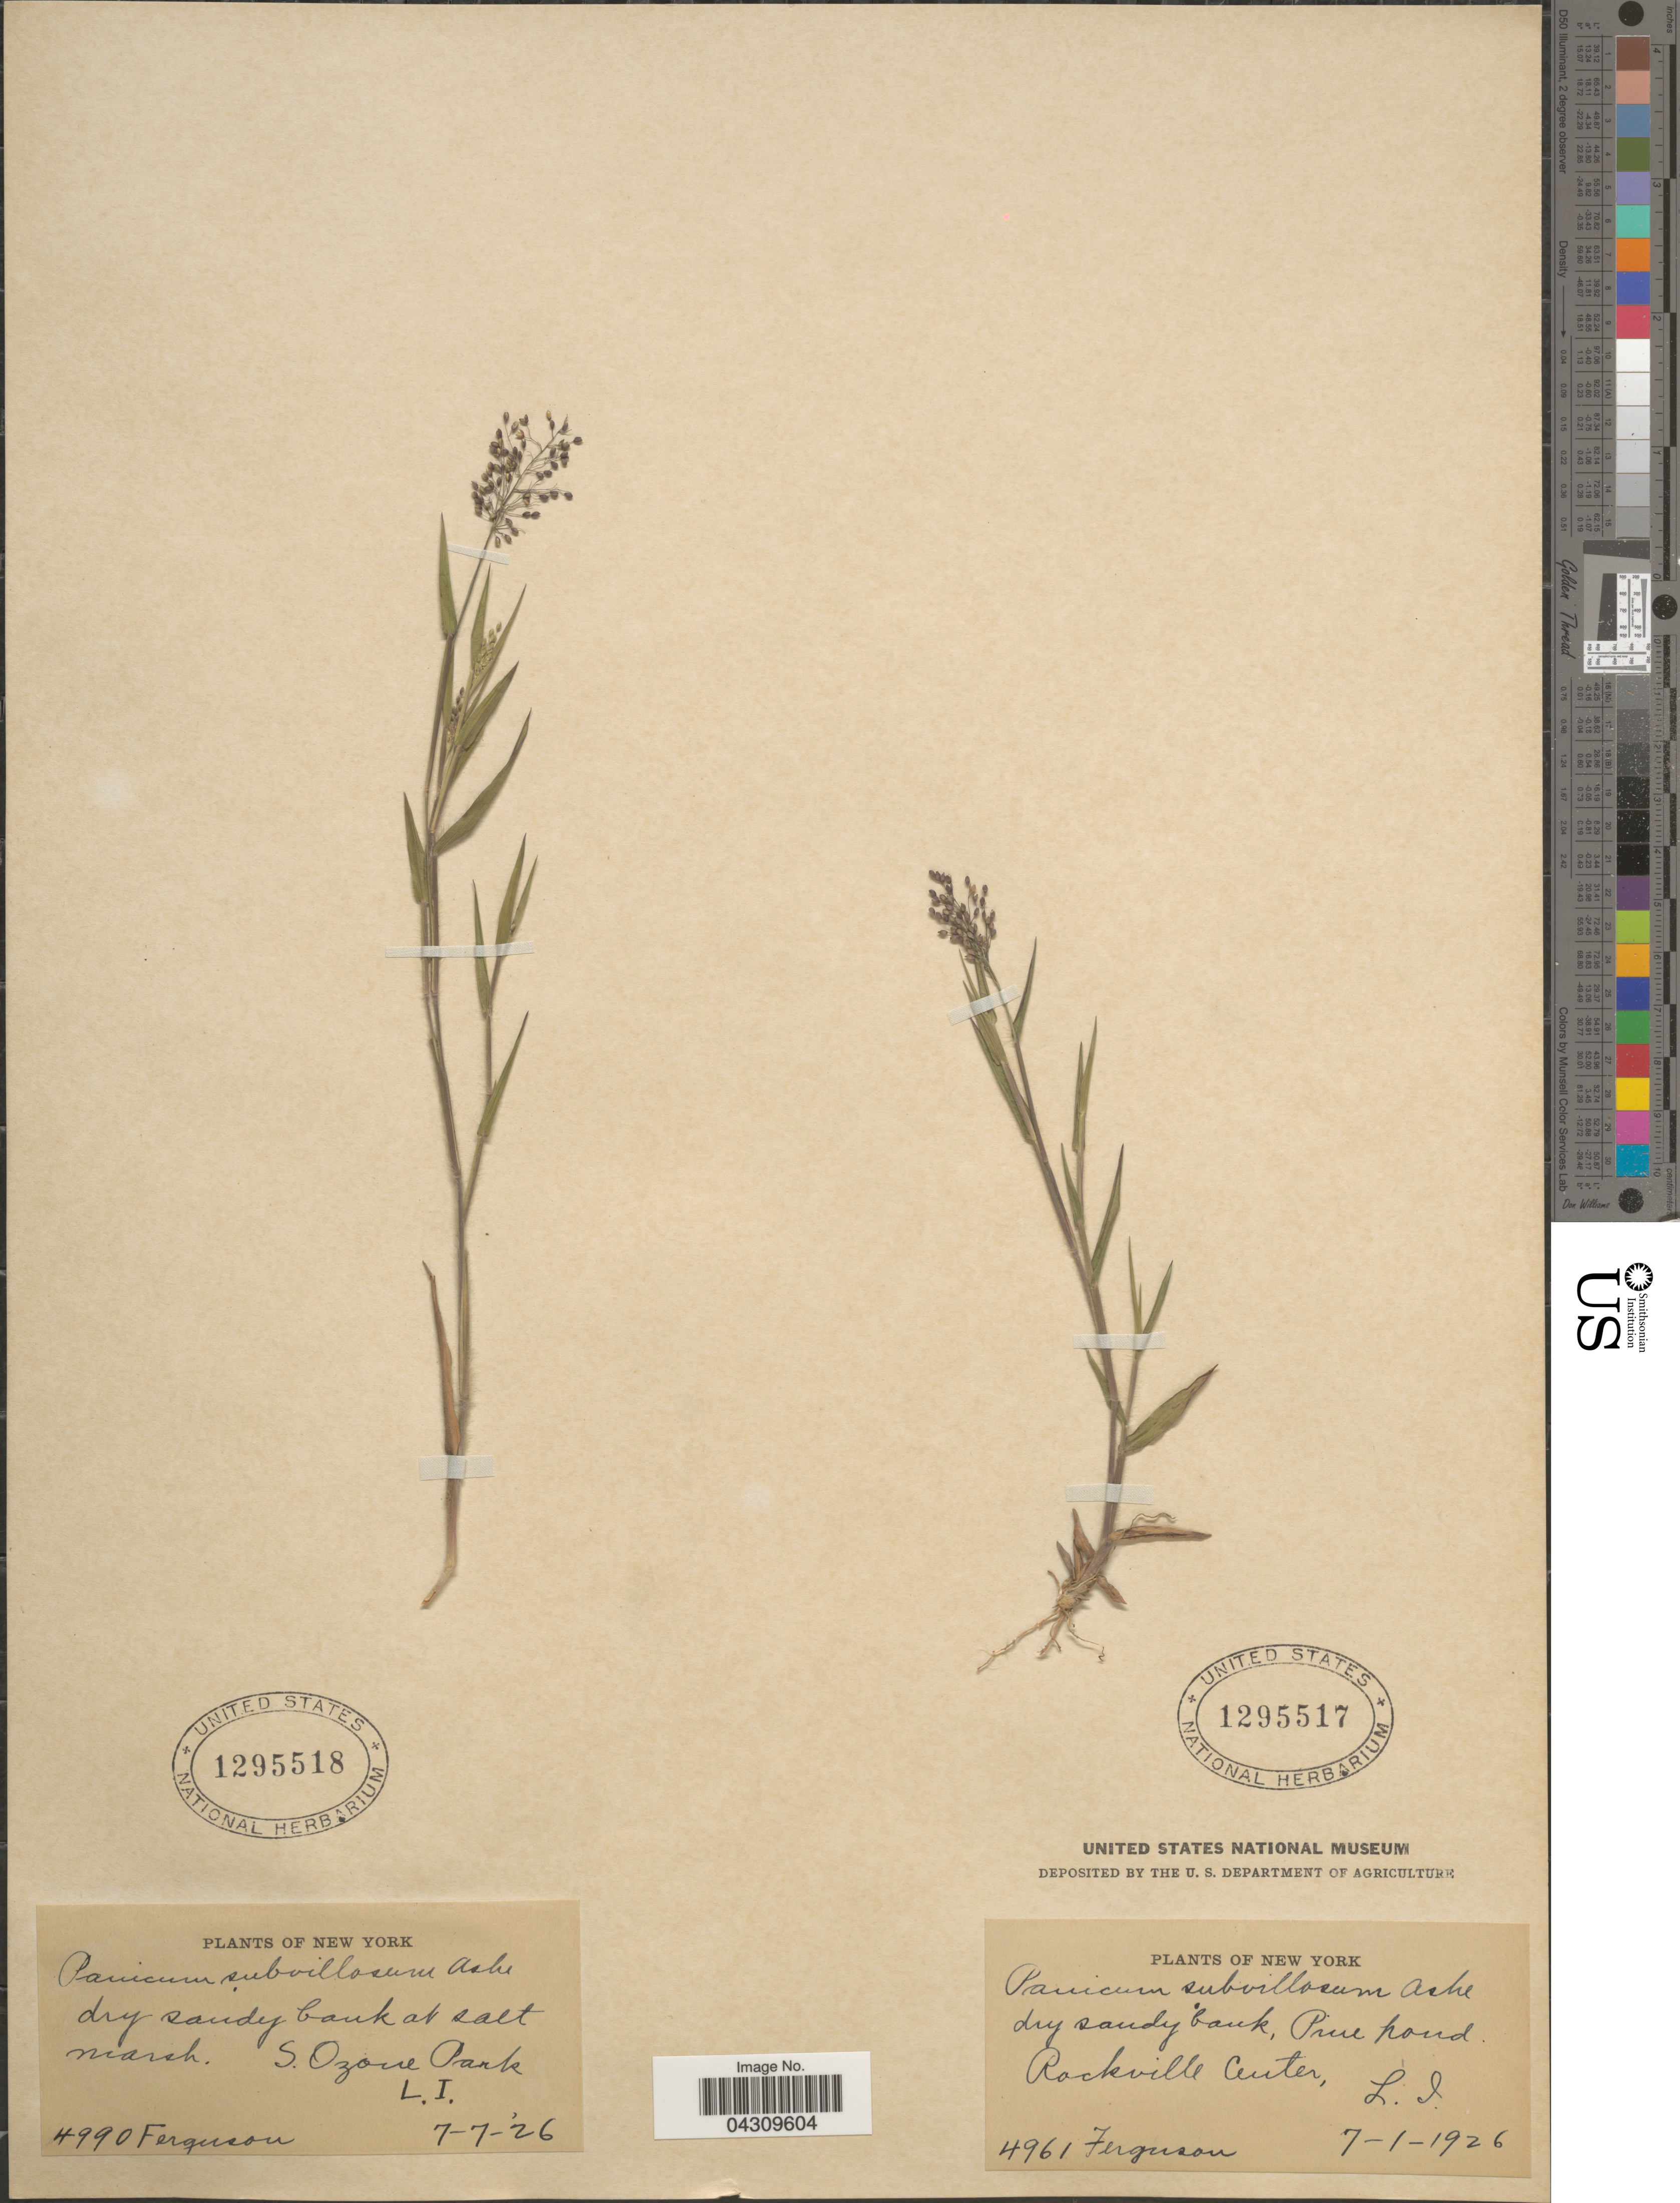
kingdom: Plantae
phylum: Tracheophyta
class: Liliopsida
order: Poales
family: Poaceae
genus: Dichanthelium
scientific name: Dichanthelium acuminatum var. acuminatum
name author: (Sw.) Gould & C.A. Clark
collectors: -. Ferguson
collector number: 4990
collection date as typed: Transcribed d/m/y: 7/7/26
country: United States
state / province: New York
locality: S. Ozone Park. L.I.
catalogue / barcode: US 1295518